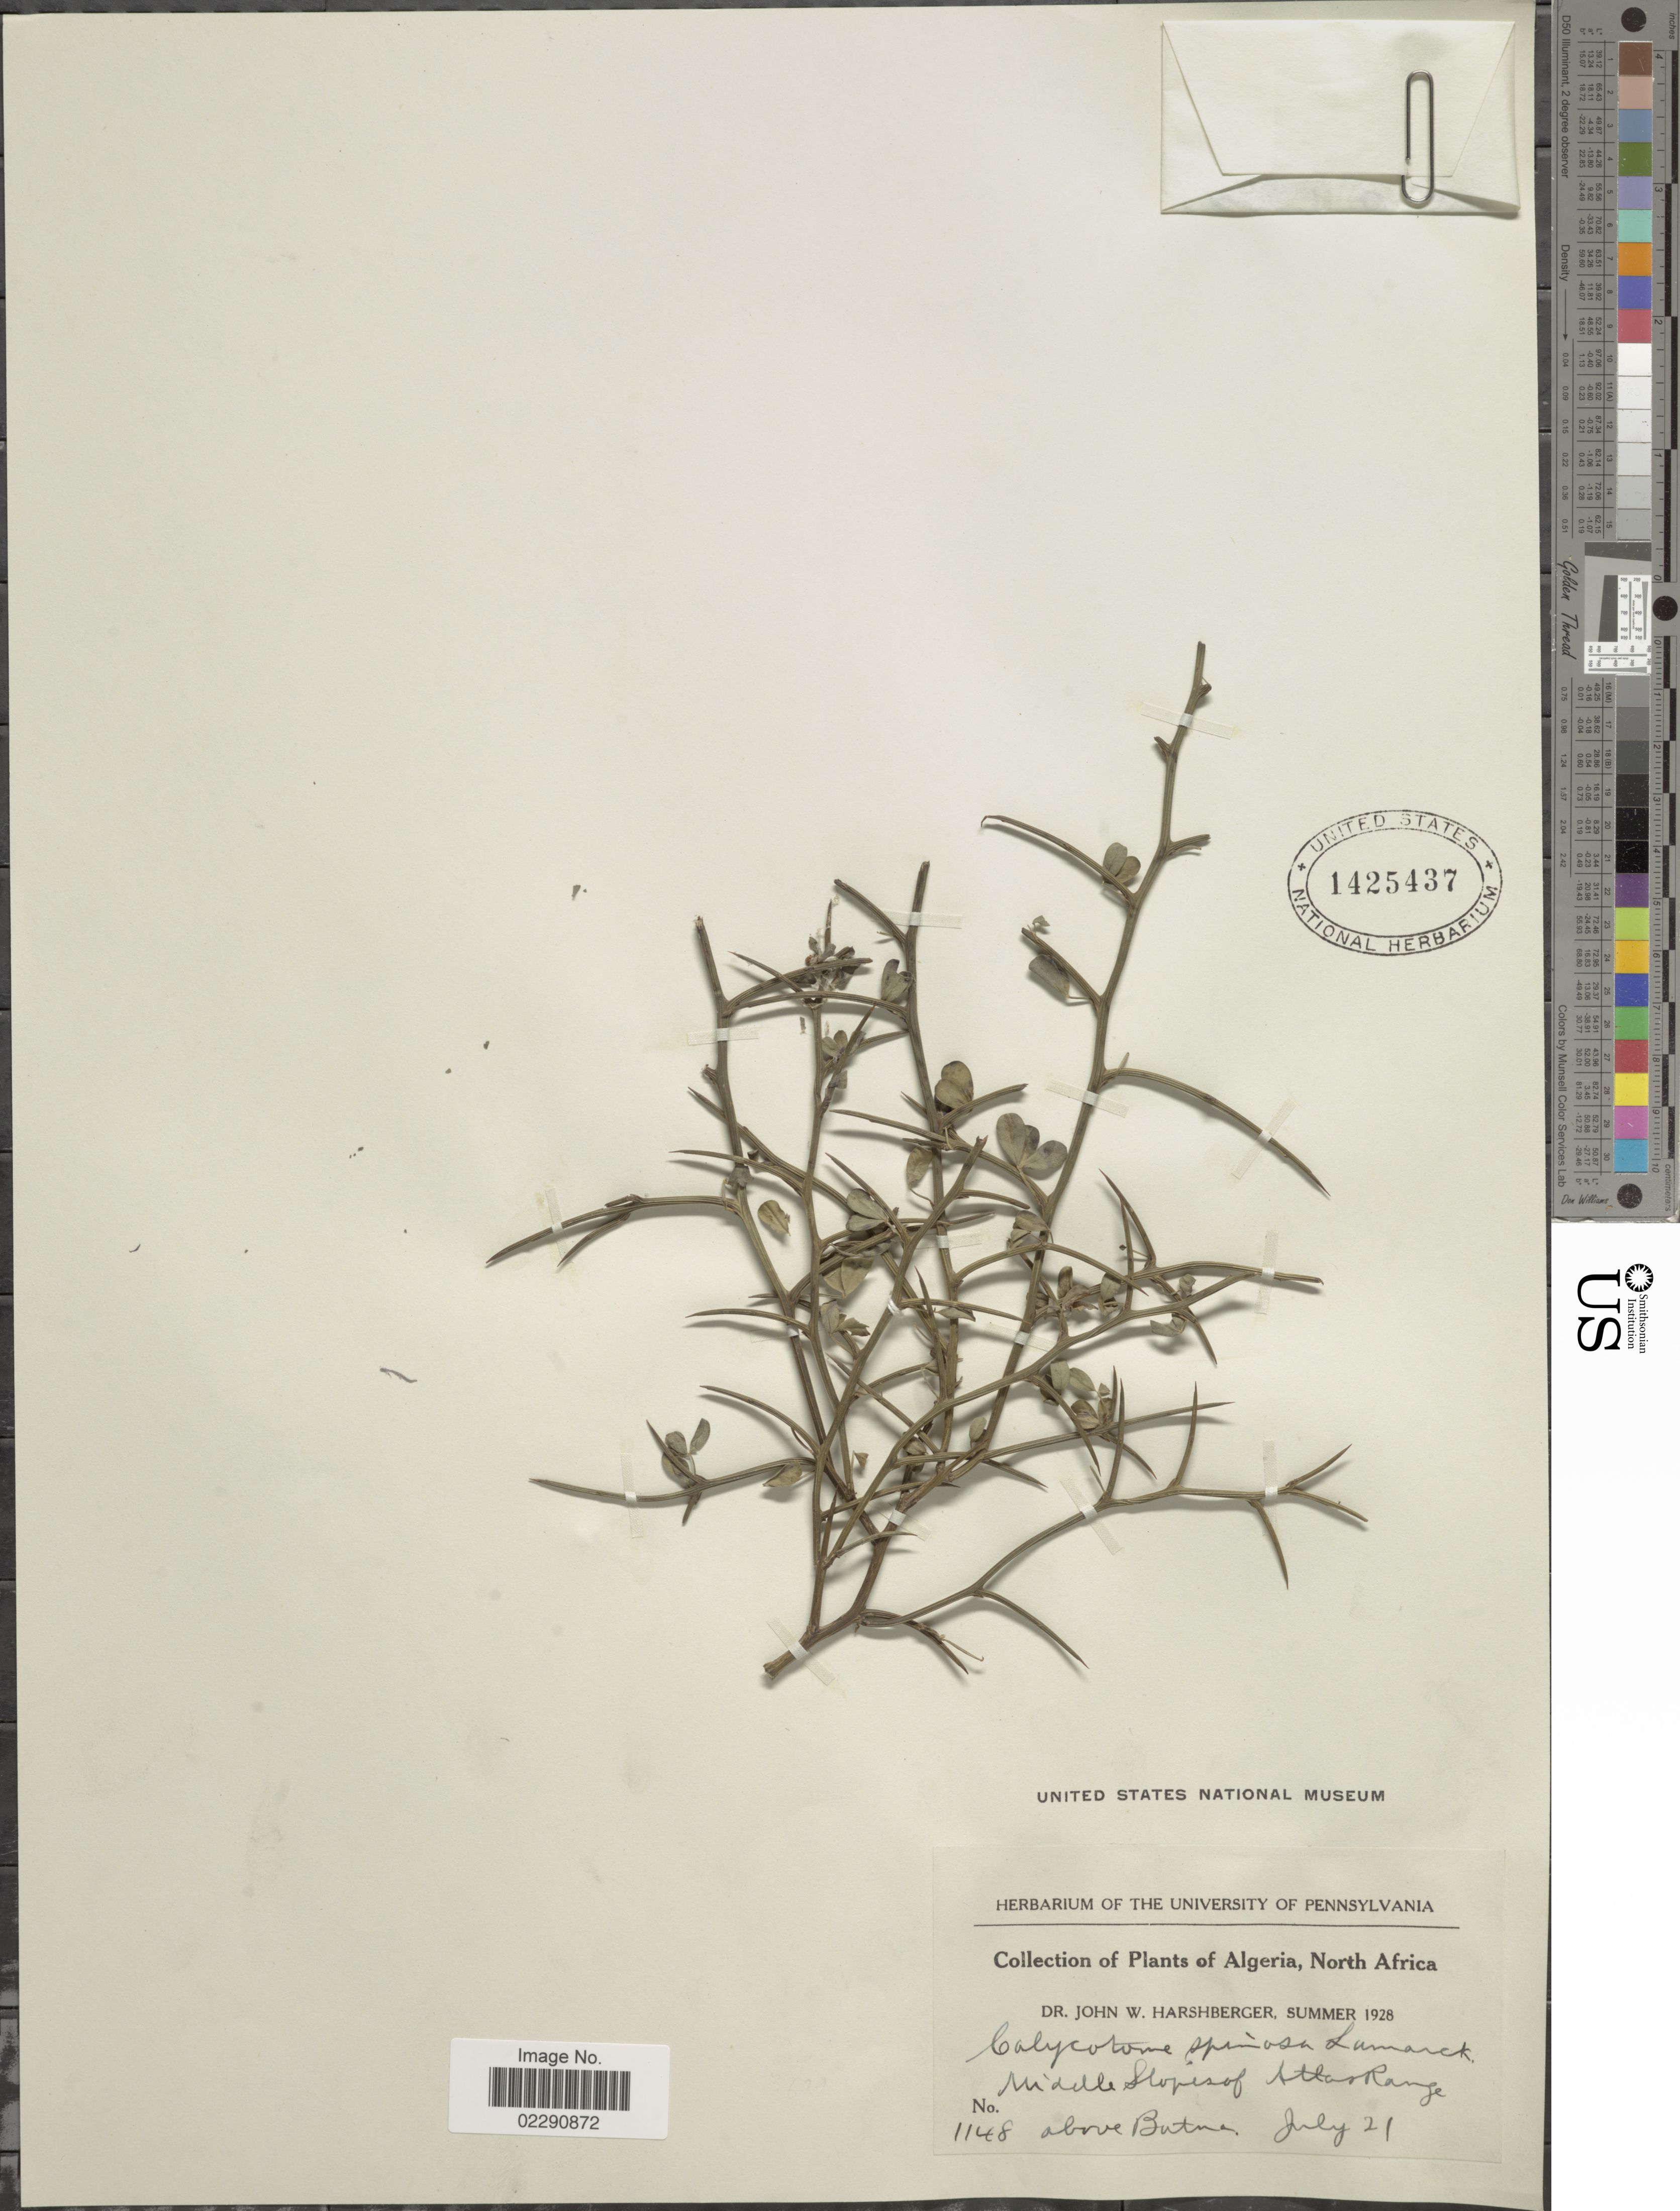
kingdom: Plantae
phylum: Tracheophyta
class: Magnoliopsida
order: Fabales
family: Fabaceae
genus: Calicotome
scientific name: Calicotome spinosa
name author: (L.) Link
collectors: J. W. Harshberger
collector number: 1148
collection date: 1928-07-21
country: Algeria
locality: North Africa, Middle slopes of Atlas Range, above Butna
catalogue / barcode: US 1425437